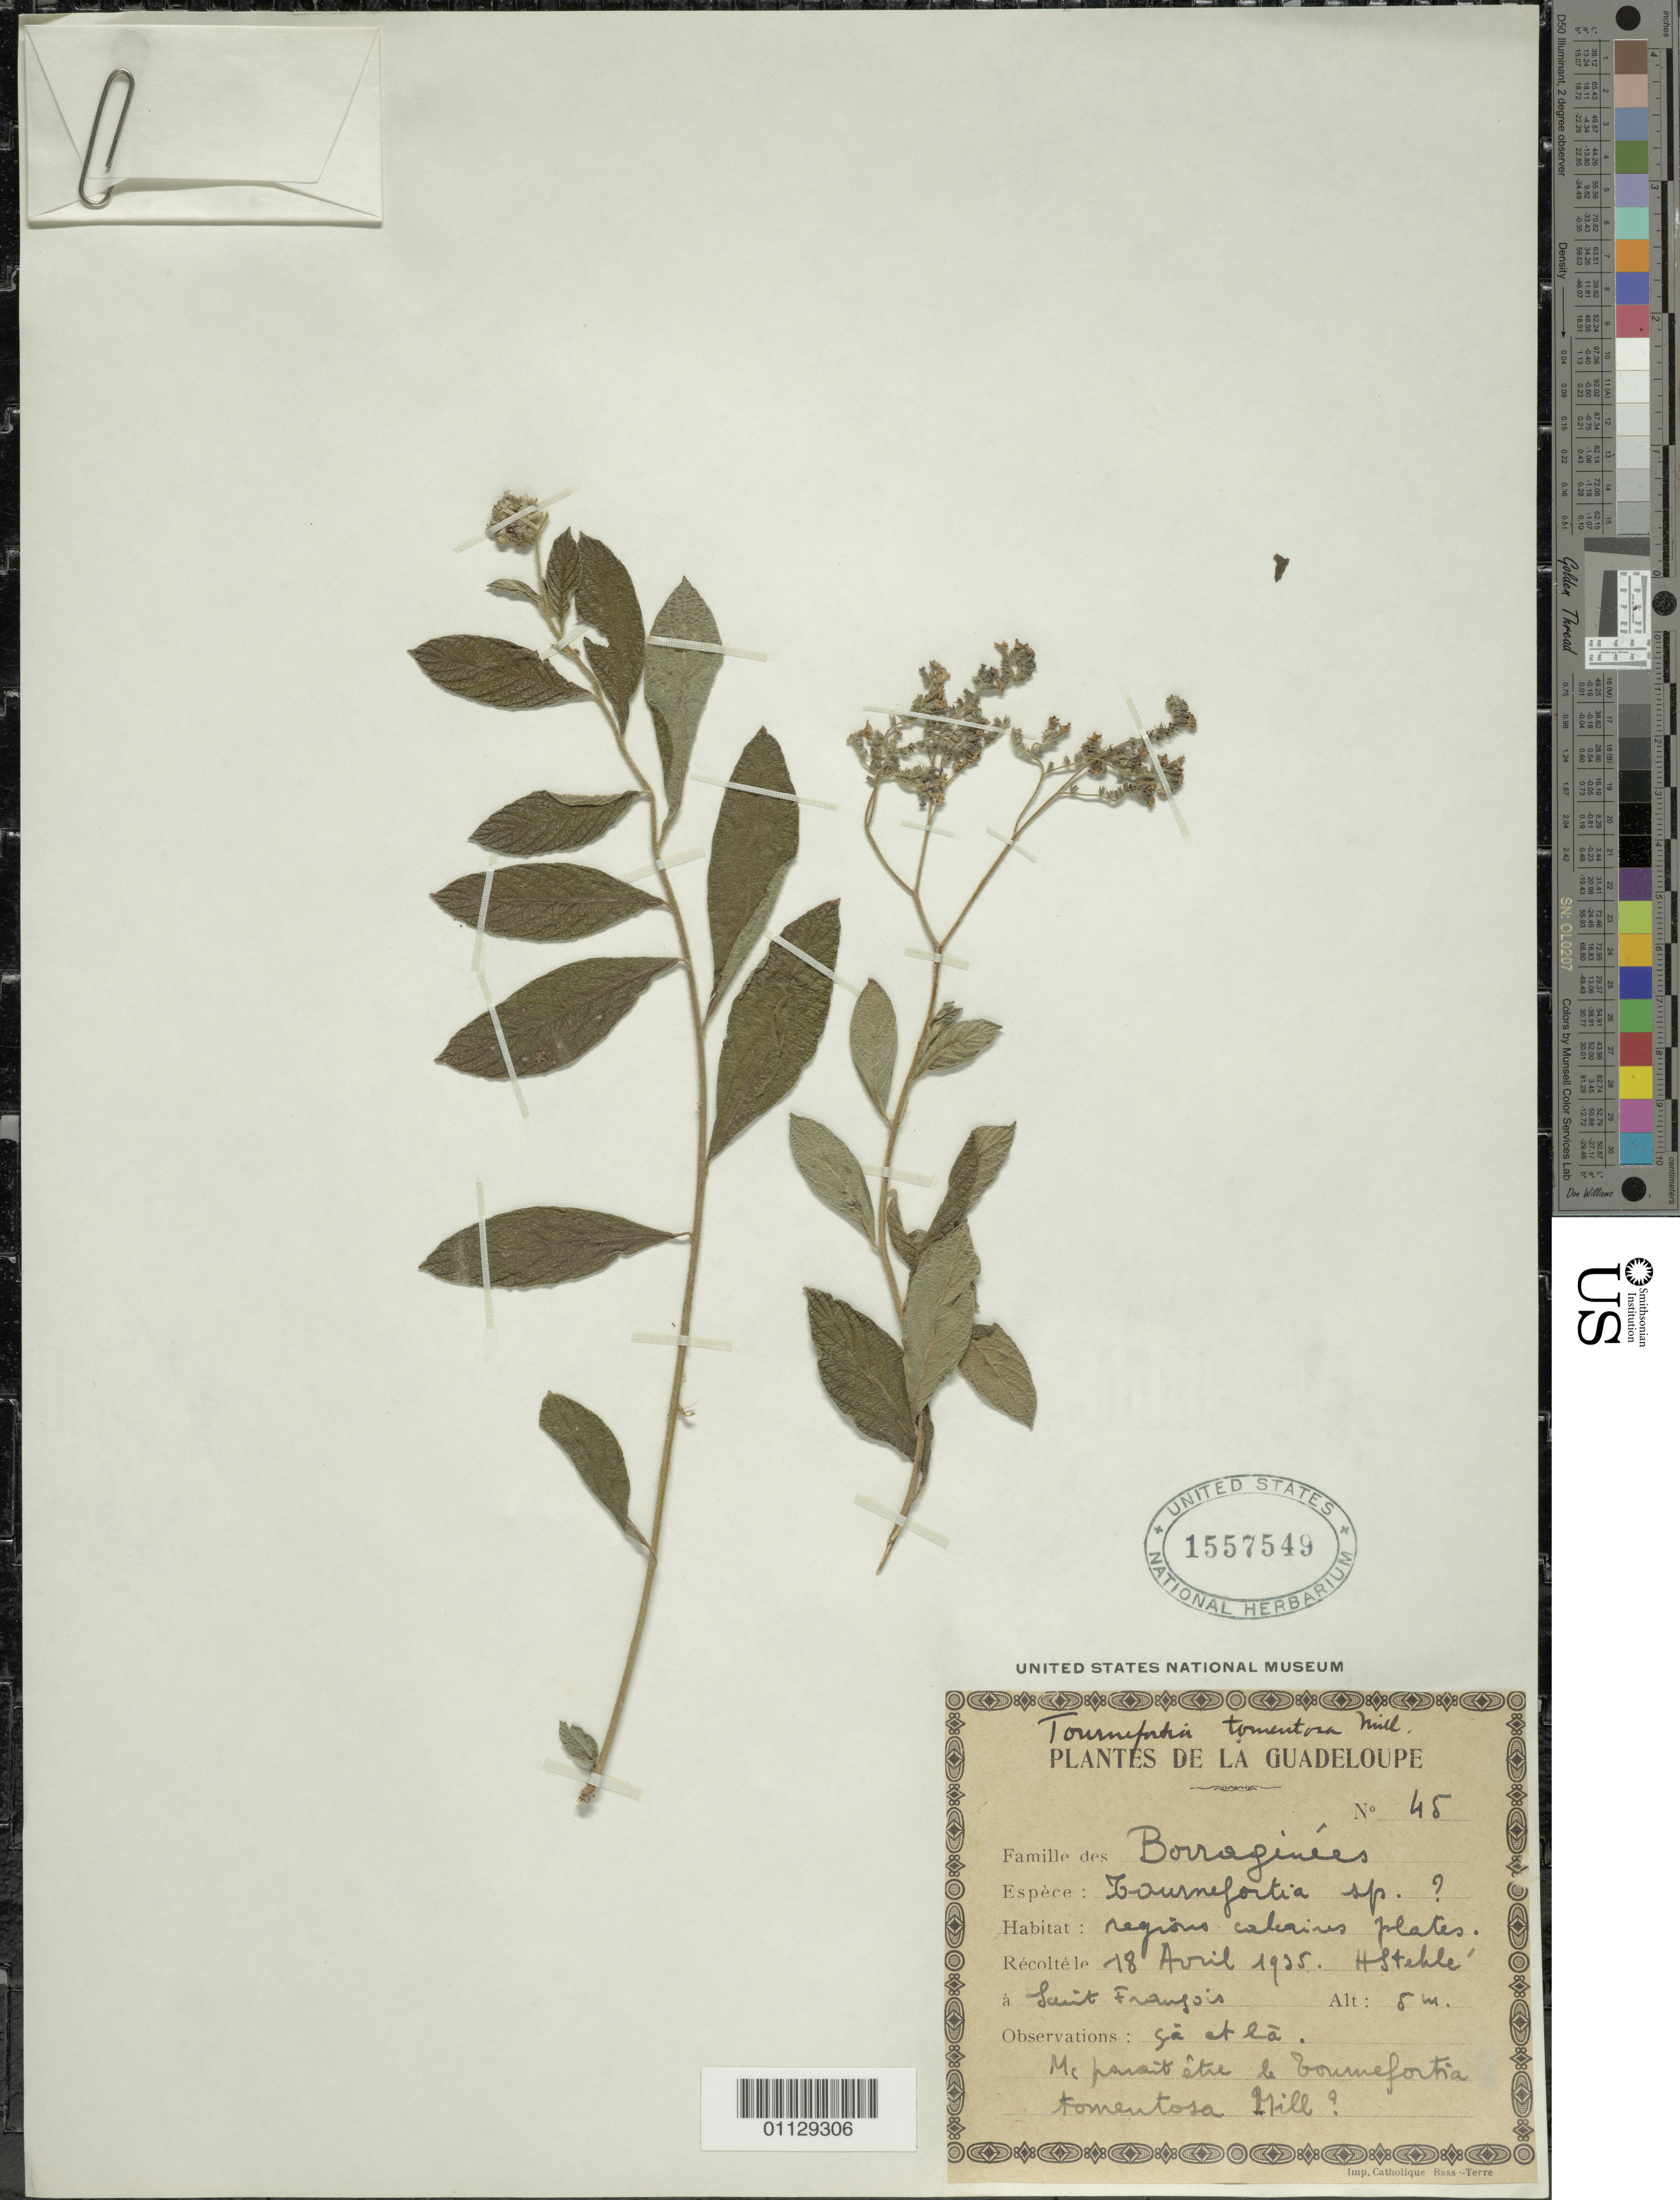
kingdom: Plantae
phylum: Tracheophyta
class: Magnoliopsida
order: Boraginales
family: Heliotropiaceae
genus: Tournefortia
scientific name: Tournefortia tomentosa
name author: Mill.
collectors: H. Stehlé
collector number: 45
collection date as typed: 18 Apr 1925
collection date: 1925-04-18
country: Guadeloupe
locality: regional calcium plate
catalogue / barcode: US 1557549